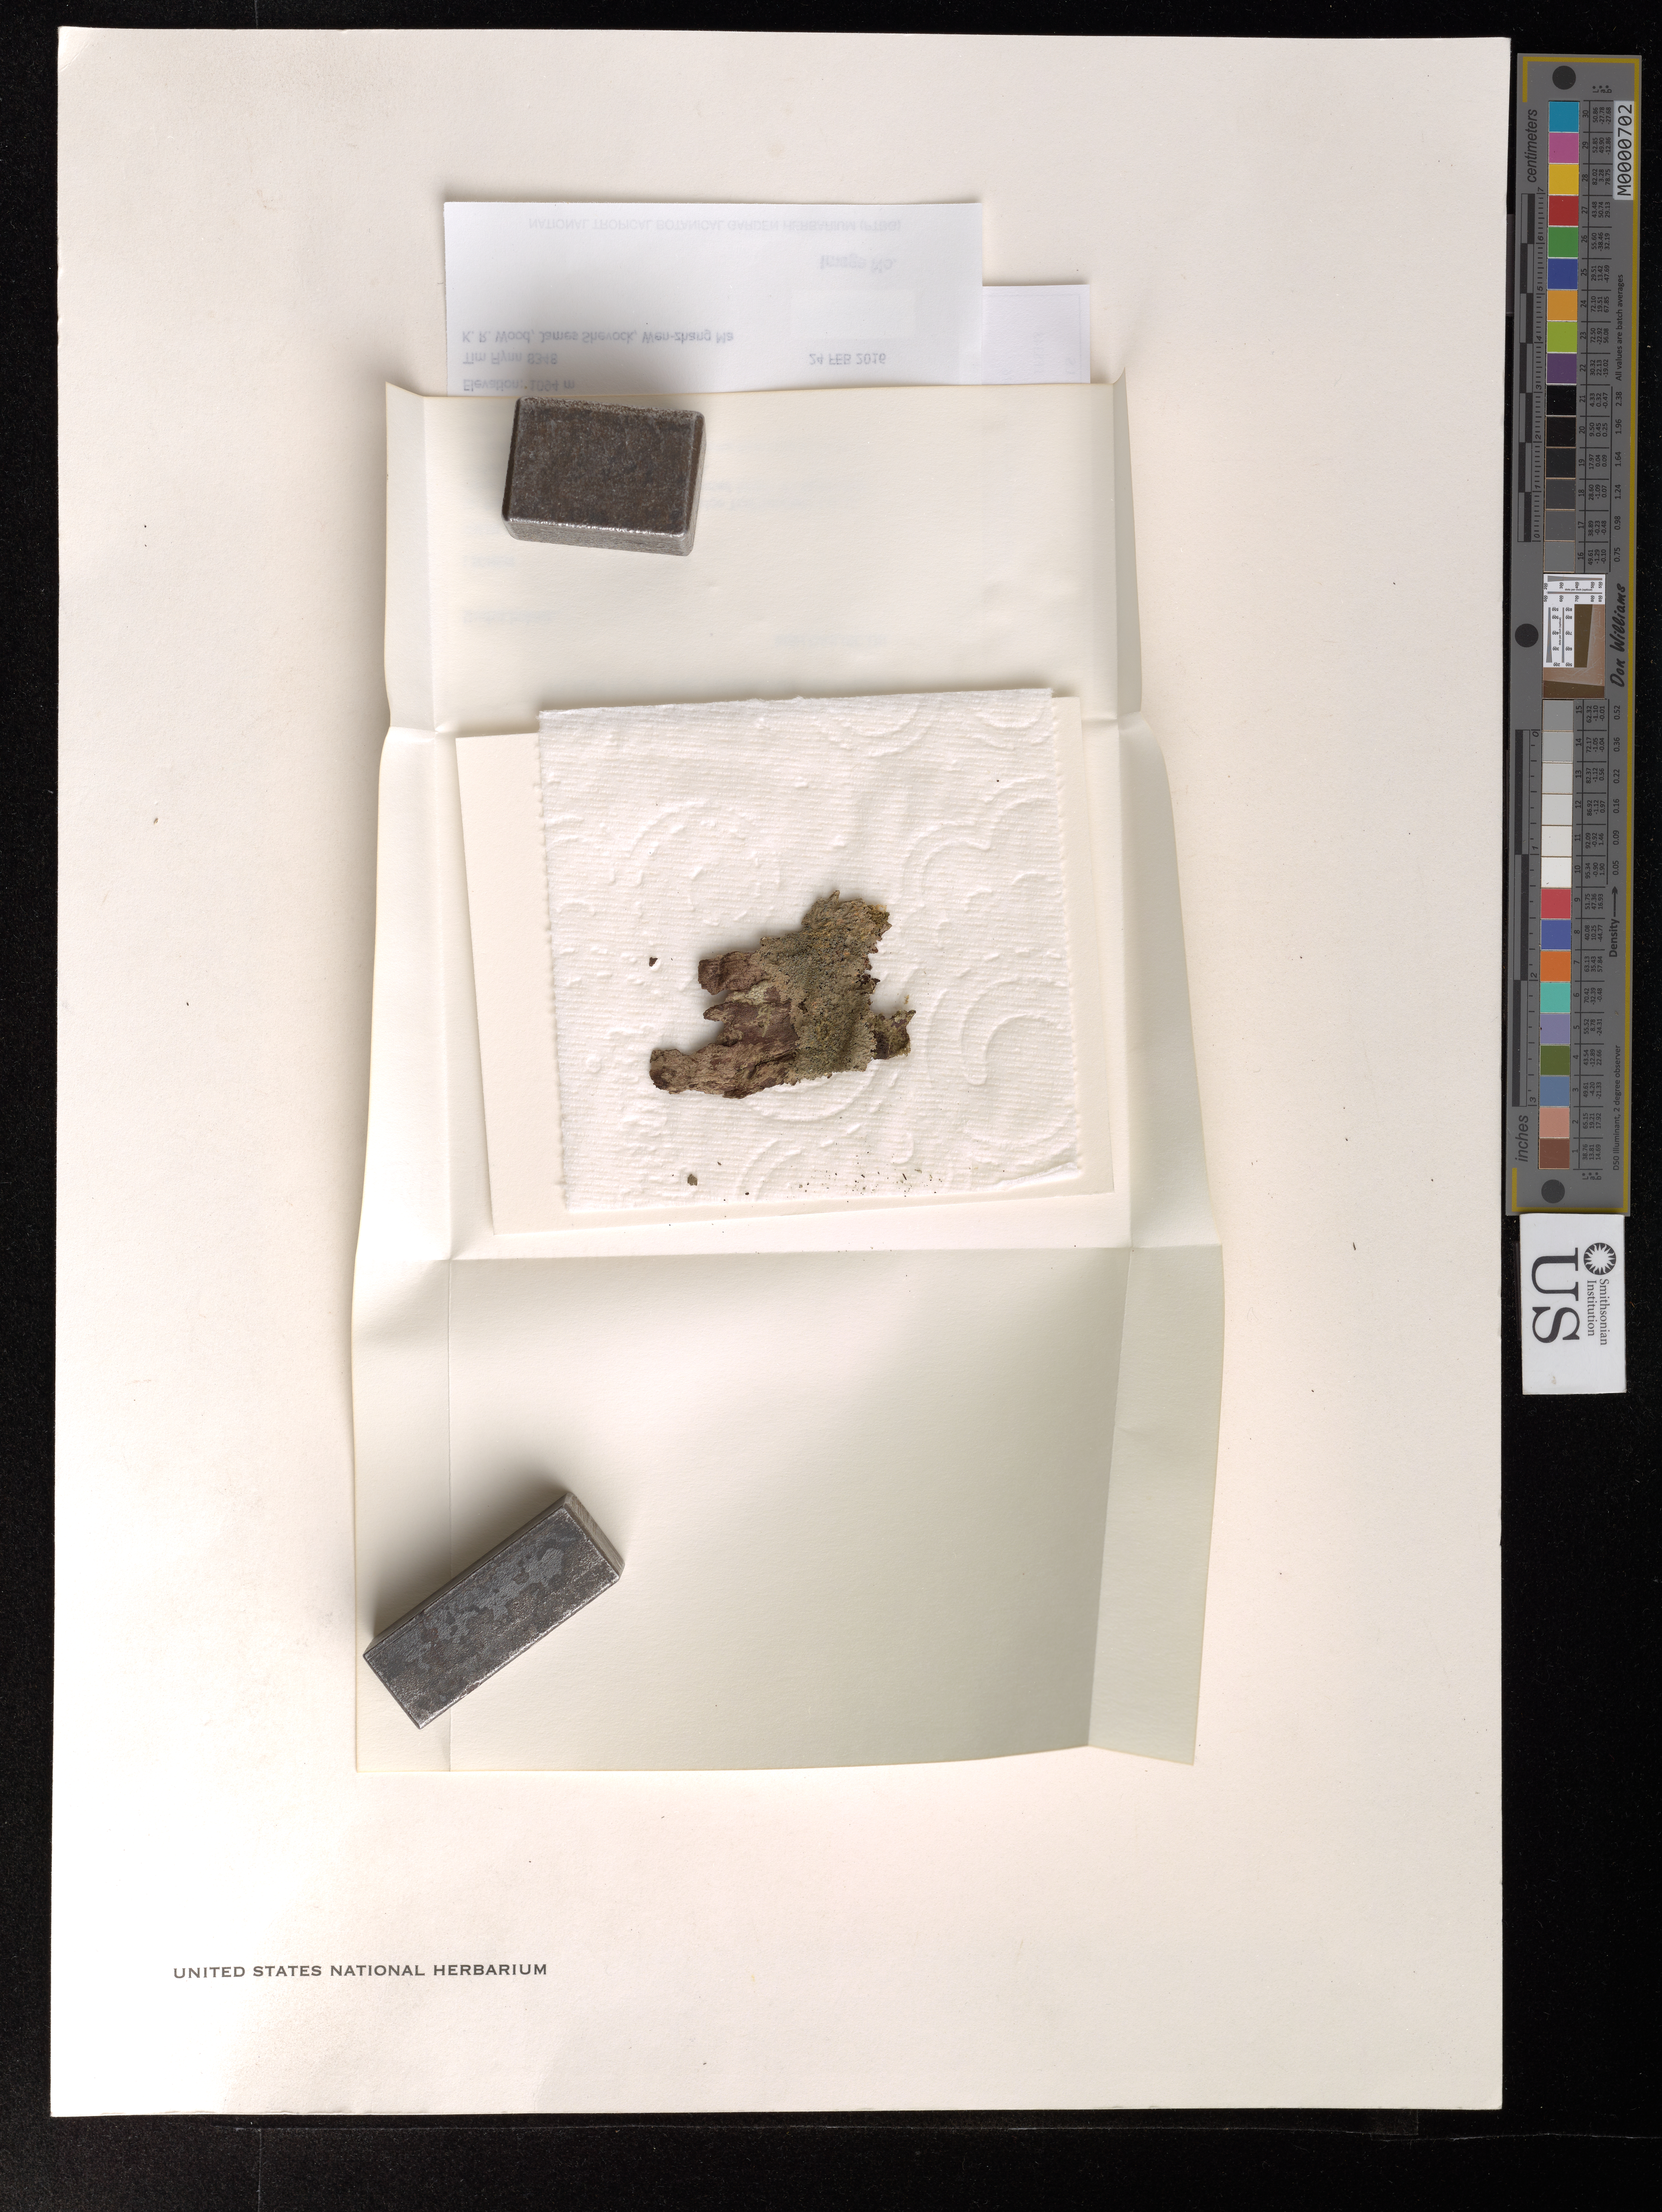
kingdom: Fungi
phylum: Ascomycota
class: Lecanoromycetes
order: Peltigerales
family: Pannariaceae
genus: Pannaria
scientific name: Pannaria lepidophora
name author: Vain.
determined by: Smith, C. W.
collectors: T. W. Flynn, R. Wood, J. R. Shevock & W. Ma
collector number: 8348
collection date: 2016-02-24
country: United States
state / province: Hawaii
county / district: Kauai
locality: Kauai Waimea District. Na Pali-Kona Forest Reserve. Kohua Ridge Trail between 1-1.25 miles from trailhead.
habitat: Acacia koa dominated forest. W/ Alphitonia Kadua, Alyxia, Euphorbia, and Panicum.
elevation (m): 1094